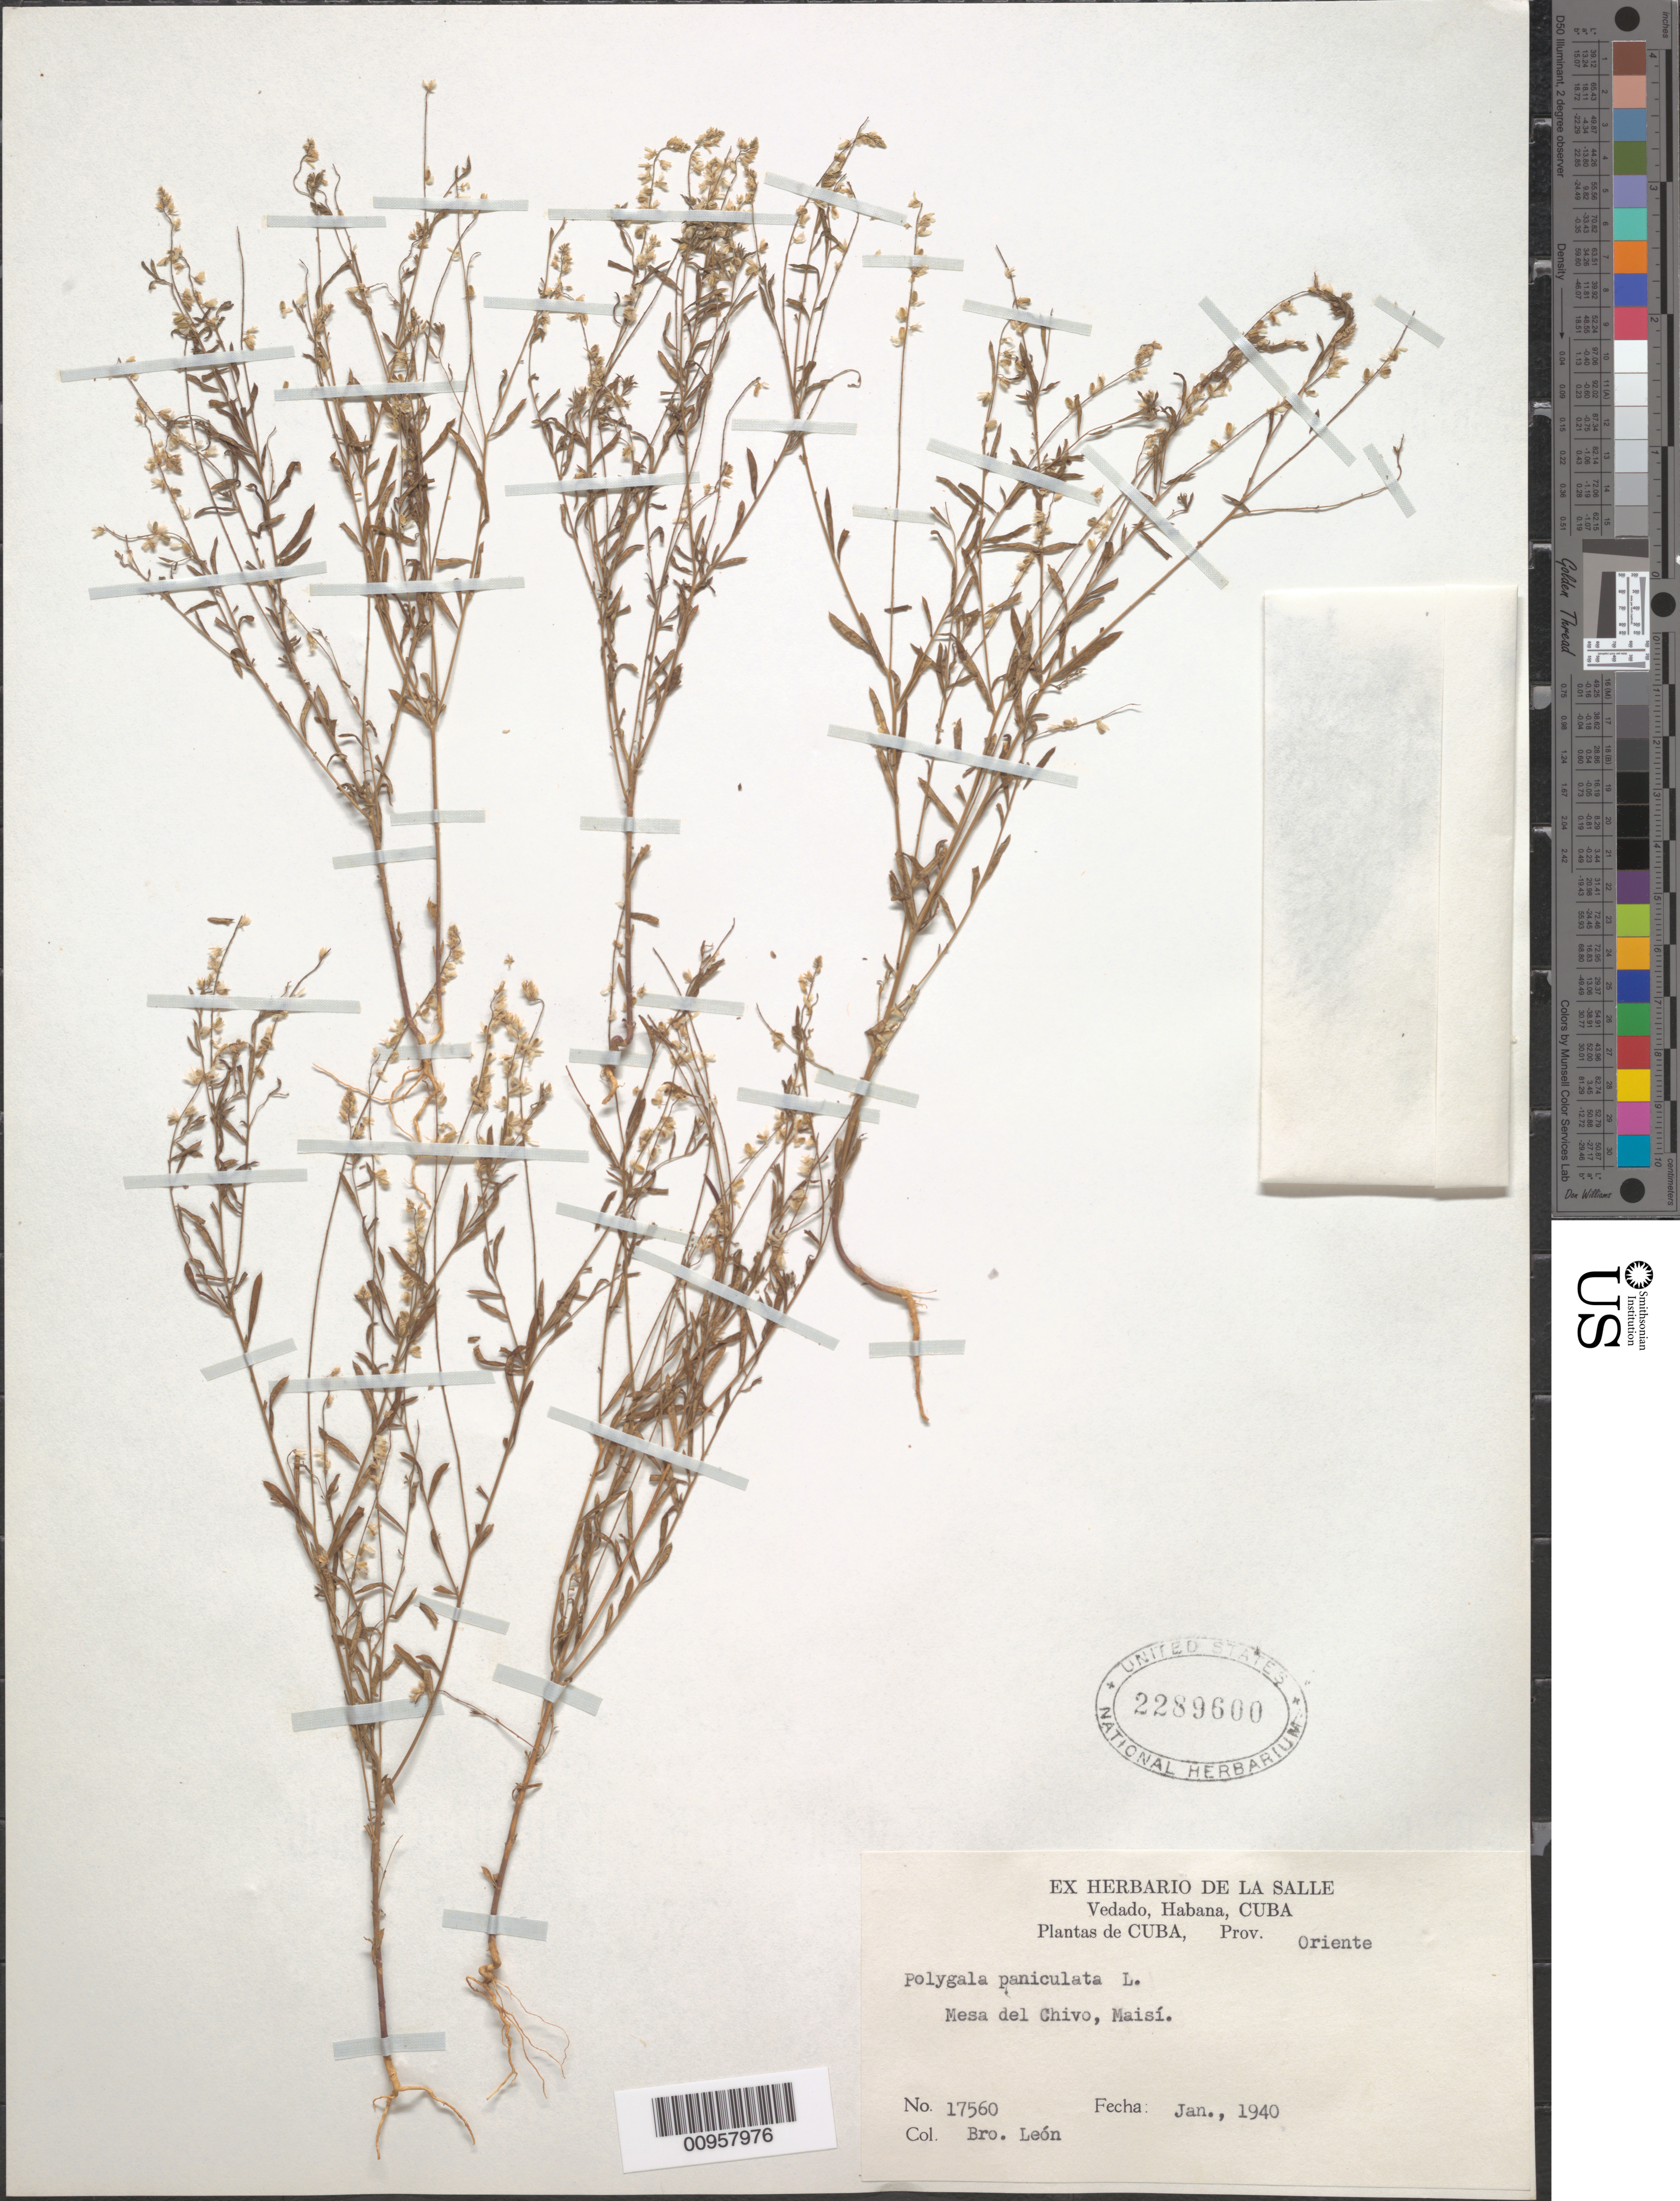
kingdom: Plantae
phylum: Tracheophyta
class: Magnoliopsida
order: Fabales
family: Polygalaceae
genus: Polygala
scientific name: Polygala paniculata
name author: L.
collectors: Bro. León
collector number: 17560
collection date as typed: Jan 1940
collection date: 1940-01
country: Cuba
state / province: Oriente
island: Cuba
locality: Mesa del Chivo, Maisí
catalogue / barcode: US 2289600